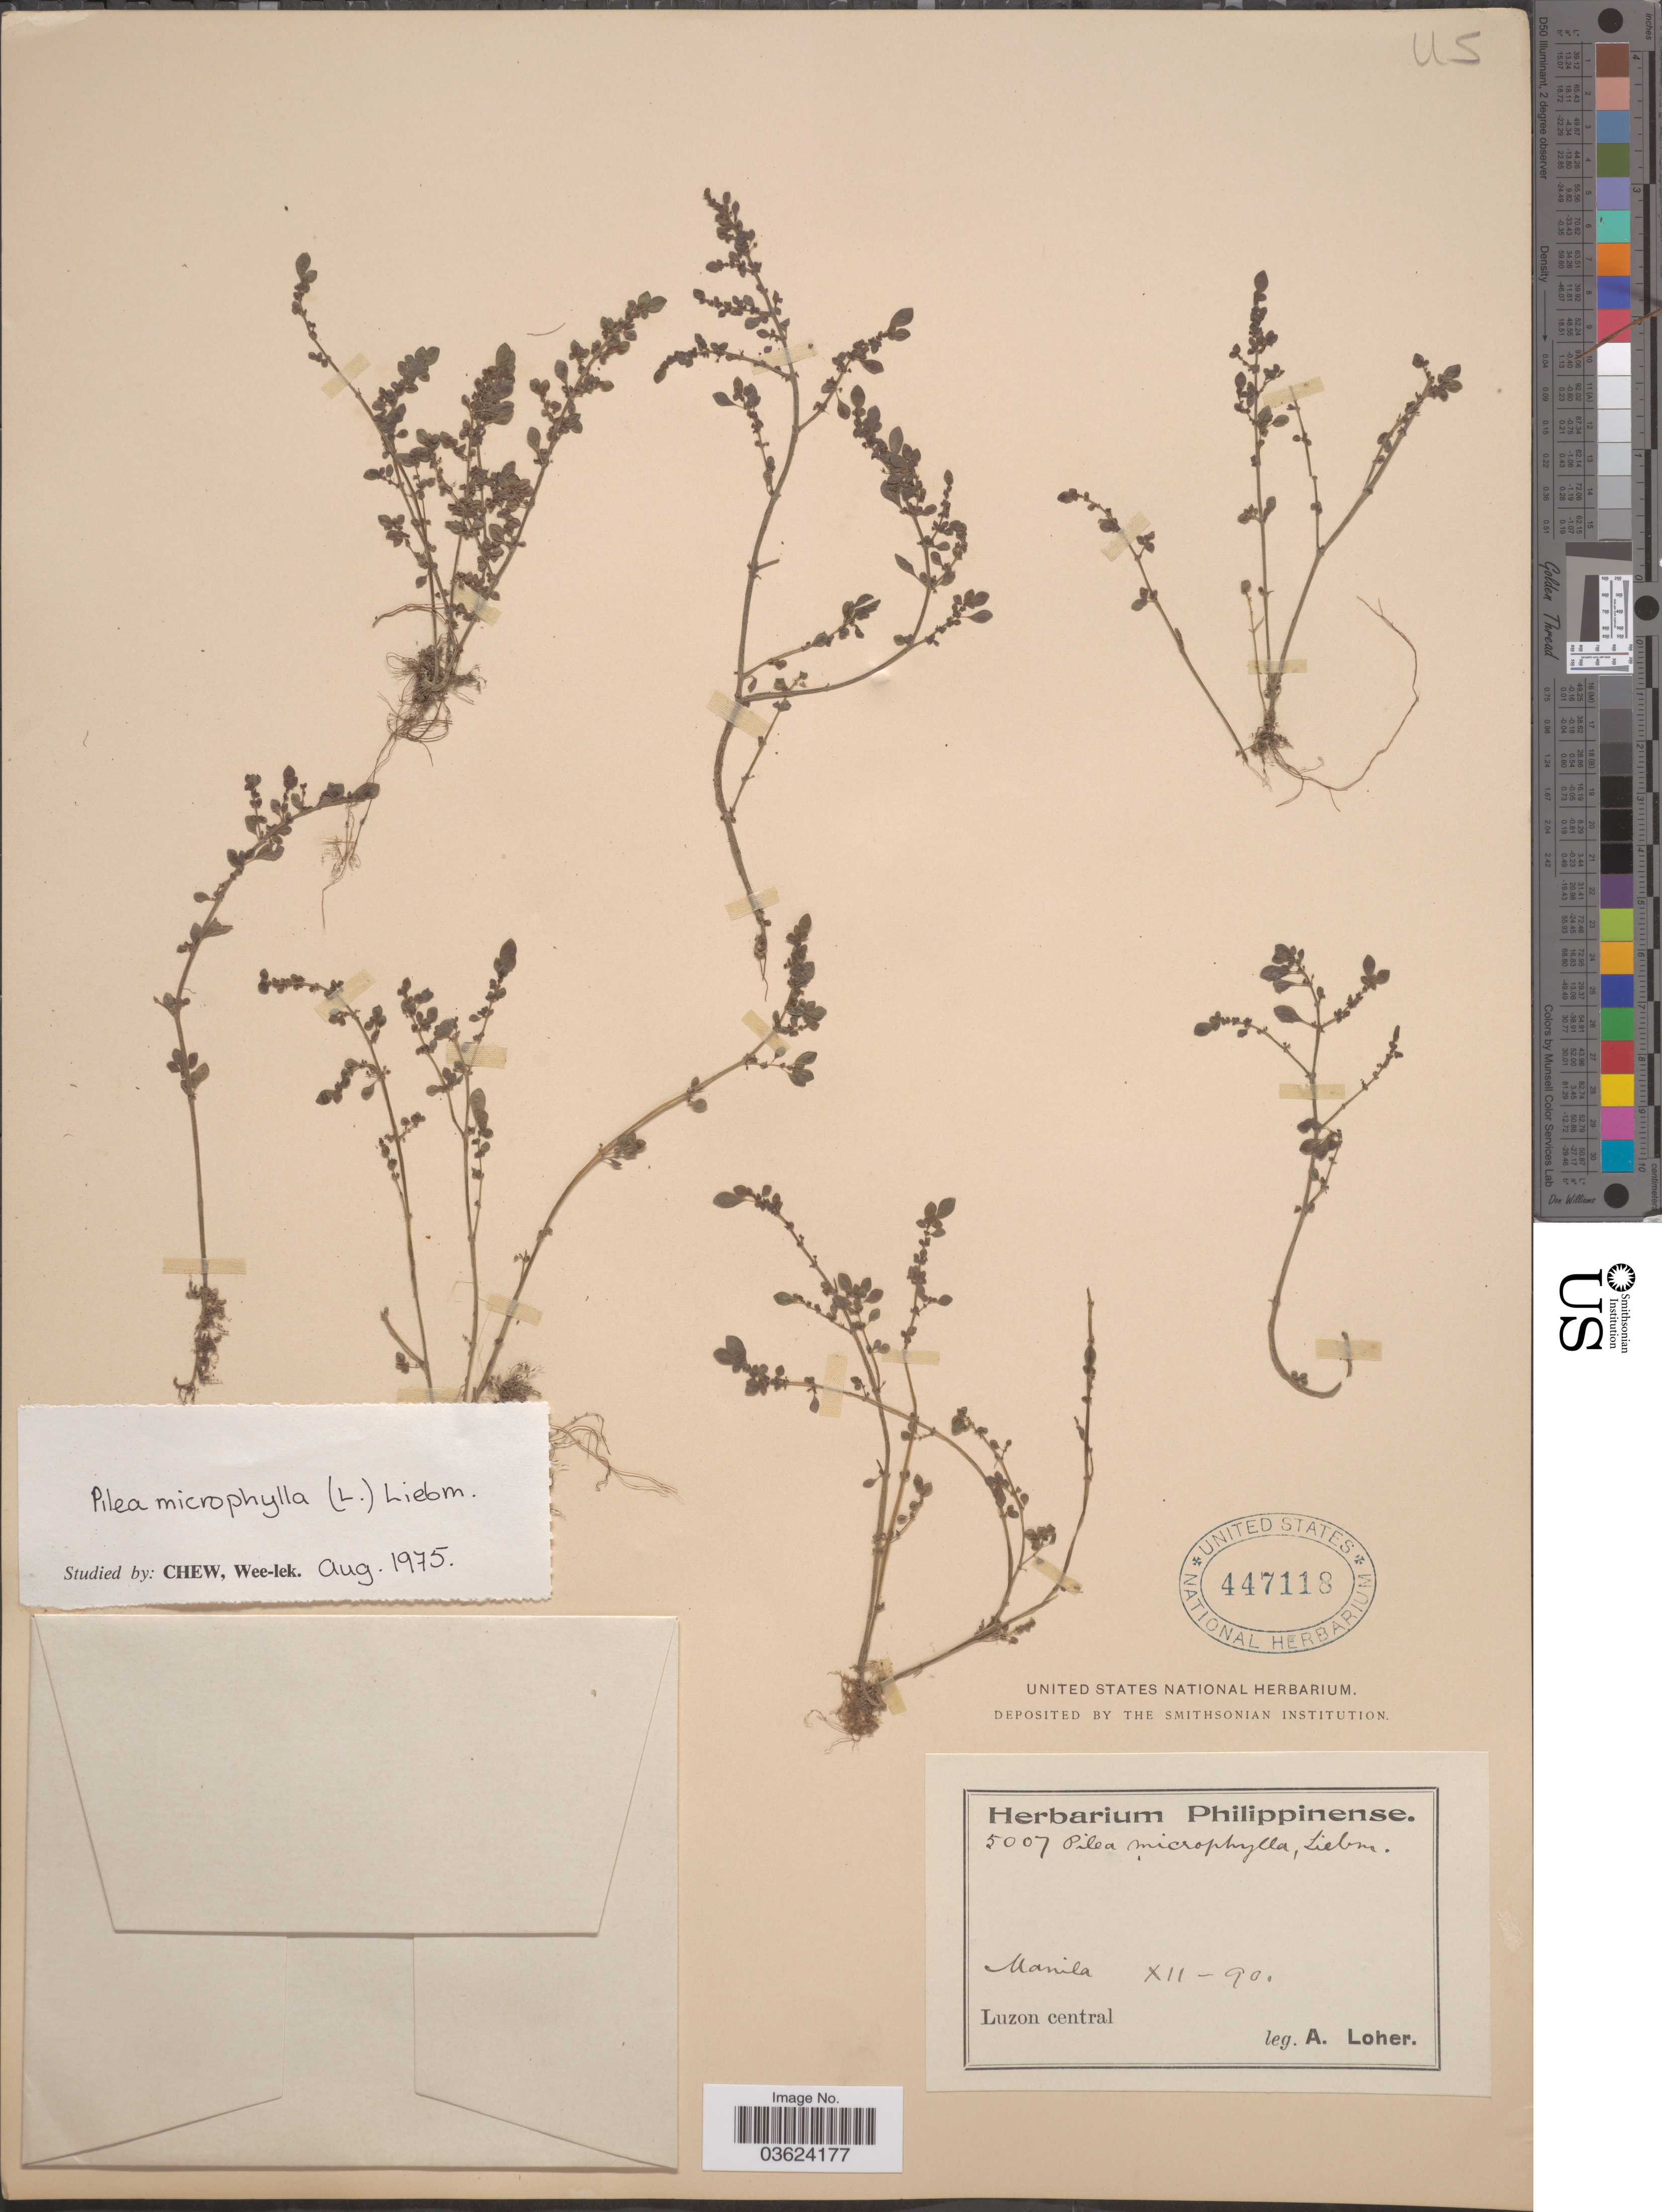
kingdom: Plantae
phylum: Tracheophyta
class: Magnoliopsida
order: Rosales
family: Urticaceae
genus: Pilea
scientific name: Pilea microphylla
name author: (L.) Liebm.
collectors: A. Loher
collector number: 5007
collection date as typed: Transcribed d/m/y: /12/90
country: Philippines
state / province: Central Luzon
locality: Manila. Luzon central.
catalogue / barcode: US 447118